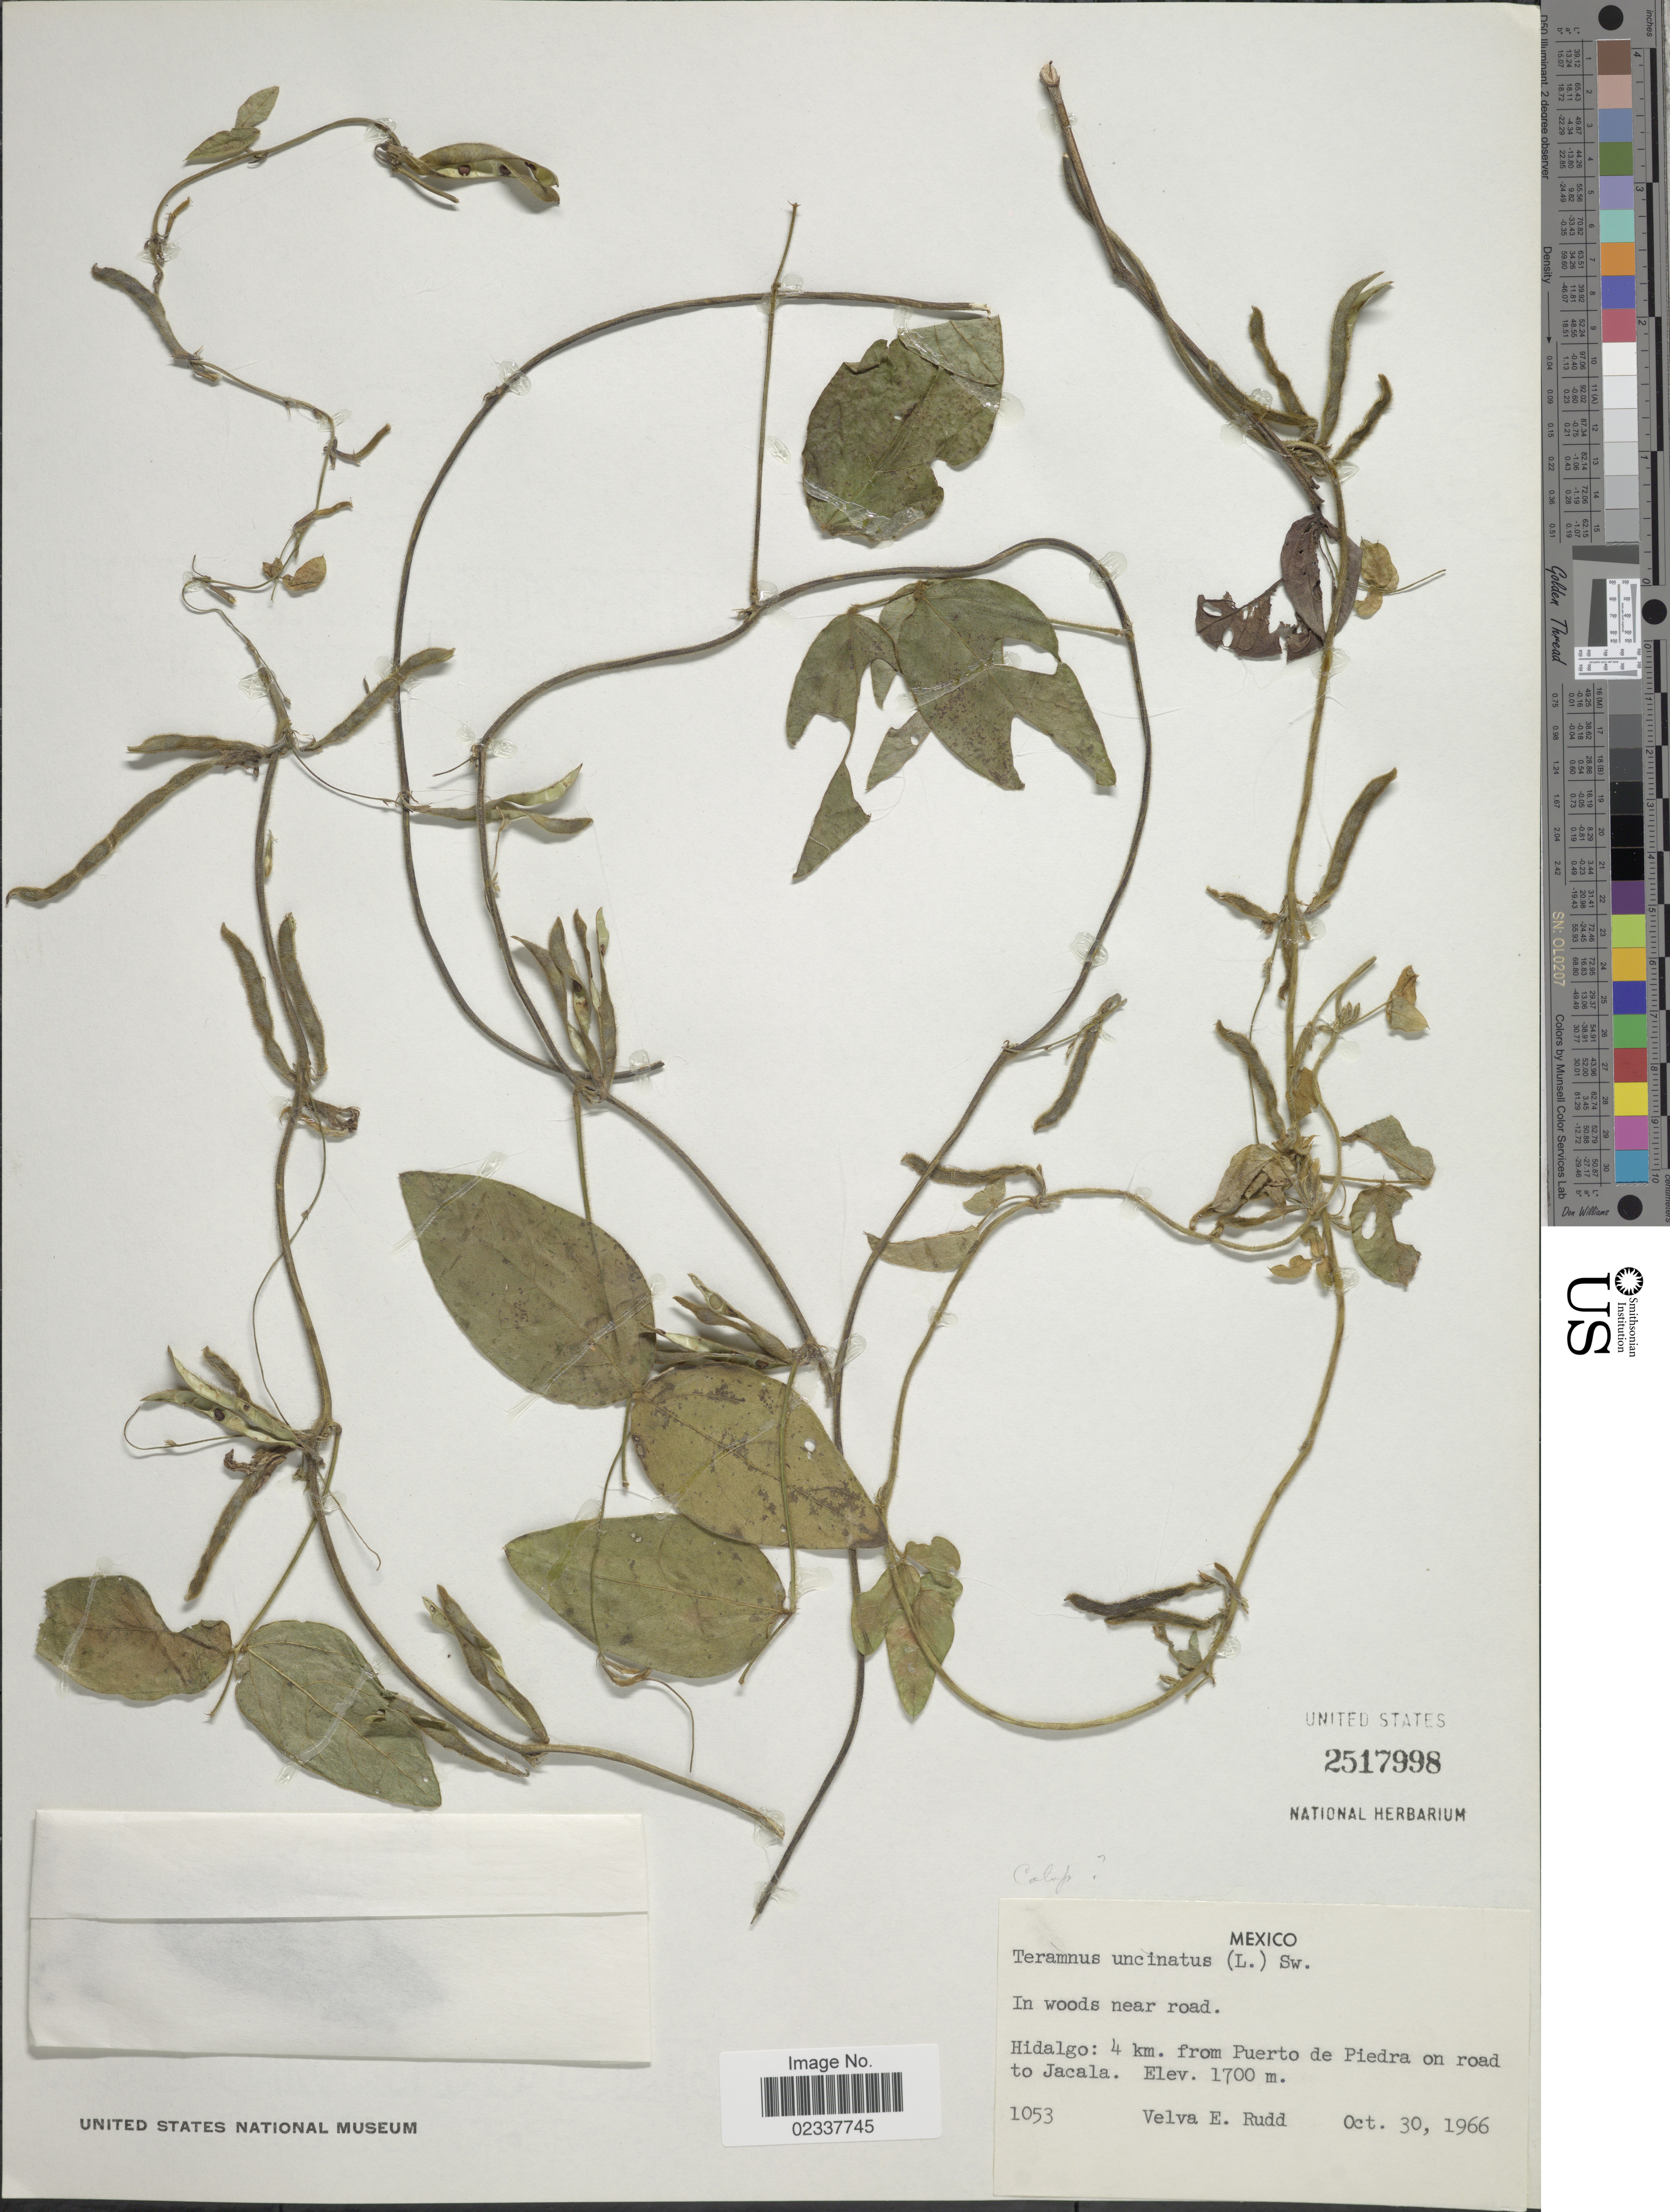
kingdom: Plantae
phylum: Tracheophyta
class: Magnoliopsida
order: Fabales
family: Fabaceae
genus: Teramnus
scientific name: Teramnus uncinatus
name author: (L.) Sw.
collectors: V. E. Rudd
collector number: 1053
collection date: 1966-10-30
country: Mexico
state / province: Hidalgo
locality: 4 km from Puerto de Piedra on road to Jacala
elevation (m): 1700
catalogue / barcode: US 2517998